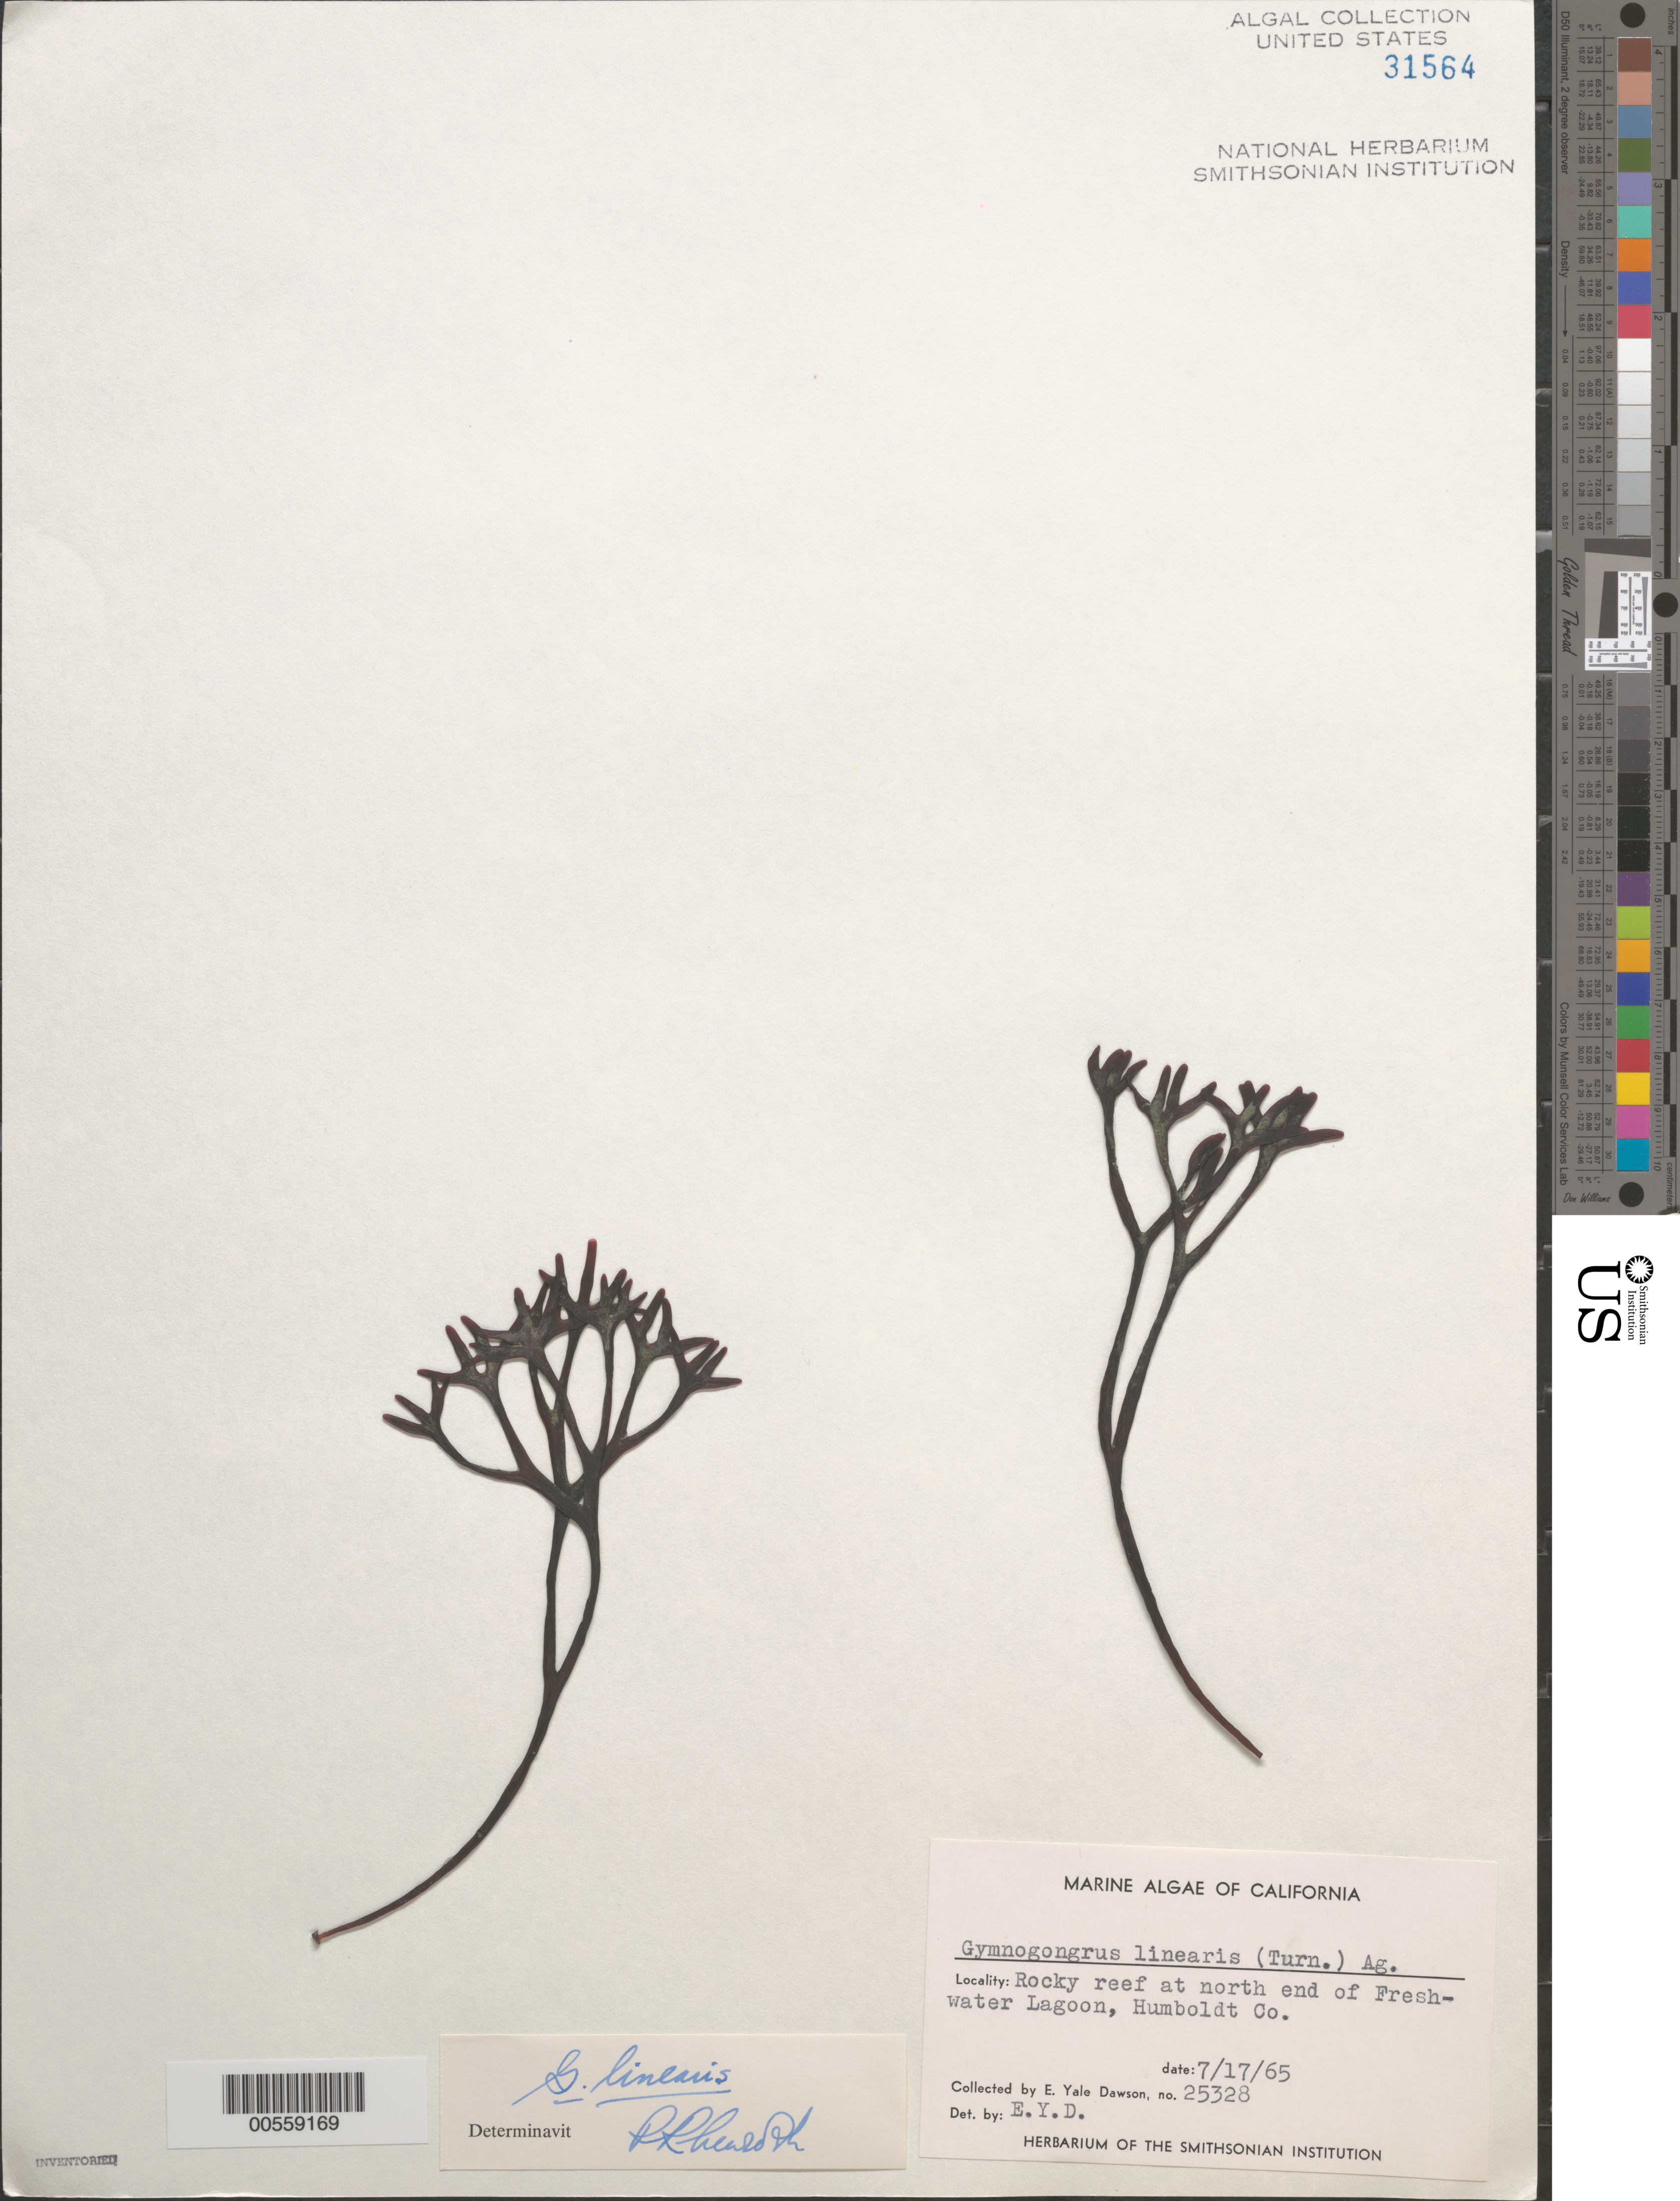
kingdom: Plantae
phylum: Rhodophyta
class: Florideophyceae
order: Gigartinales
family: Phyllophoraceae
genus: Ahnfeltiopsis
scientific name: Ahnfeltiopsis linearis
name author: (C. Agardh) P.C. Silva & DeCew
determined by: Algae name updating Project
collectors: E. Y. Dawson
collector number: EYD 25328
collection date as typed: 17 Jul 1965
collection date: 1965-07-17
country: United States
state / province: California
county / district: Humboldt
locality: Freshwater Lagoon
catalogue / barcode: US 31564